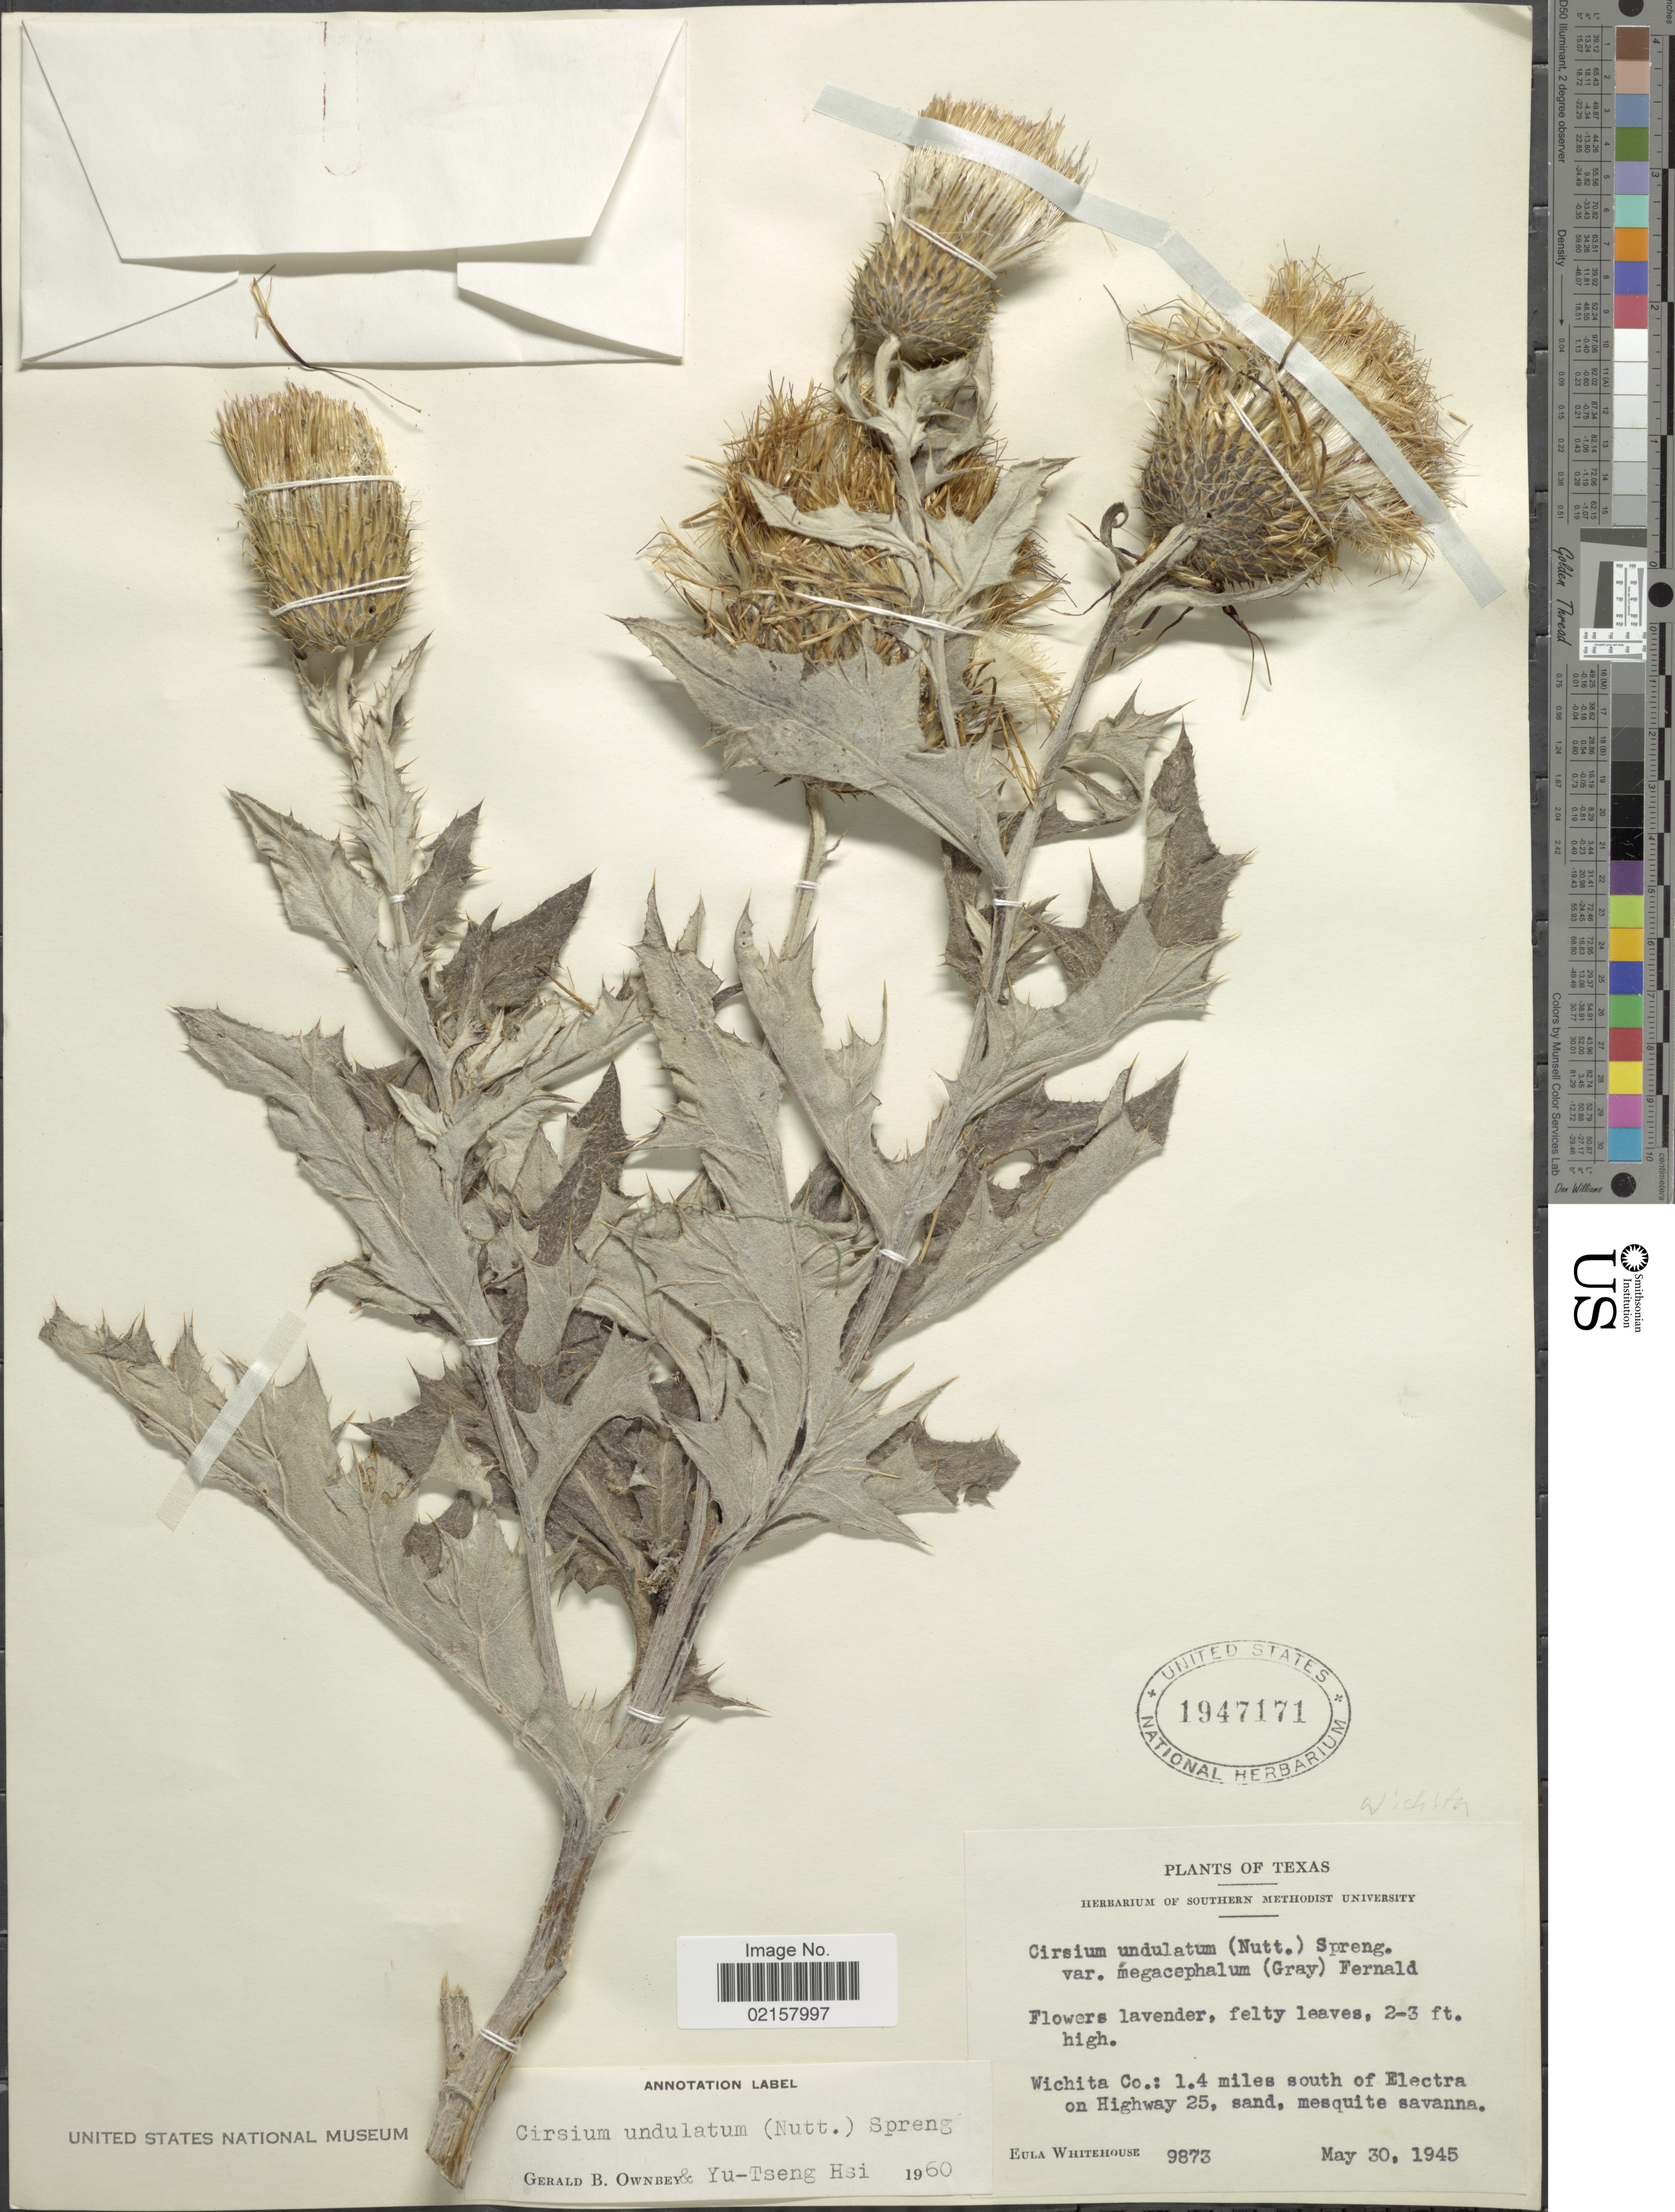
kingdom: Plantae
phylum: Tracheophyta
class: Magnoliopsida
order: Asterales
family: Asteraceae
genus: Cirsium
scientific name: Cirsium undulatum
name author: (Nutt.) Spreng.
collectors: E. Whitehouse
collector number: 9873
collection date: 1945-05-30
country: United States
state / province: Texas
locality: Wichita Co.: 1.4 miles south of Electra on Highway 25, sand, mesquite savanna.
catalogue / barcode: US 1947171